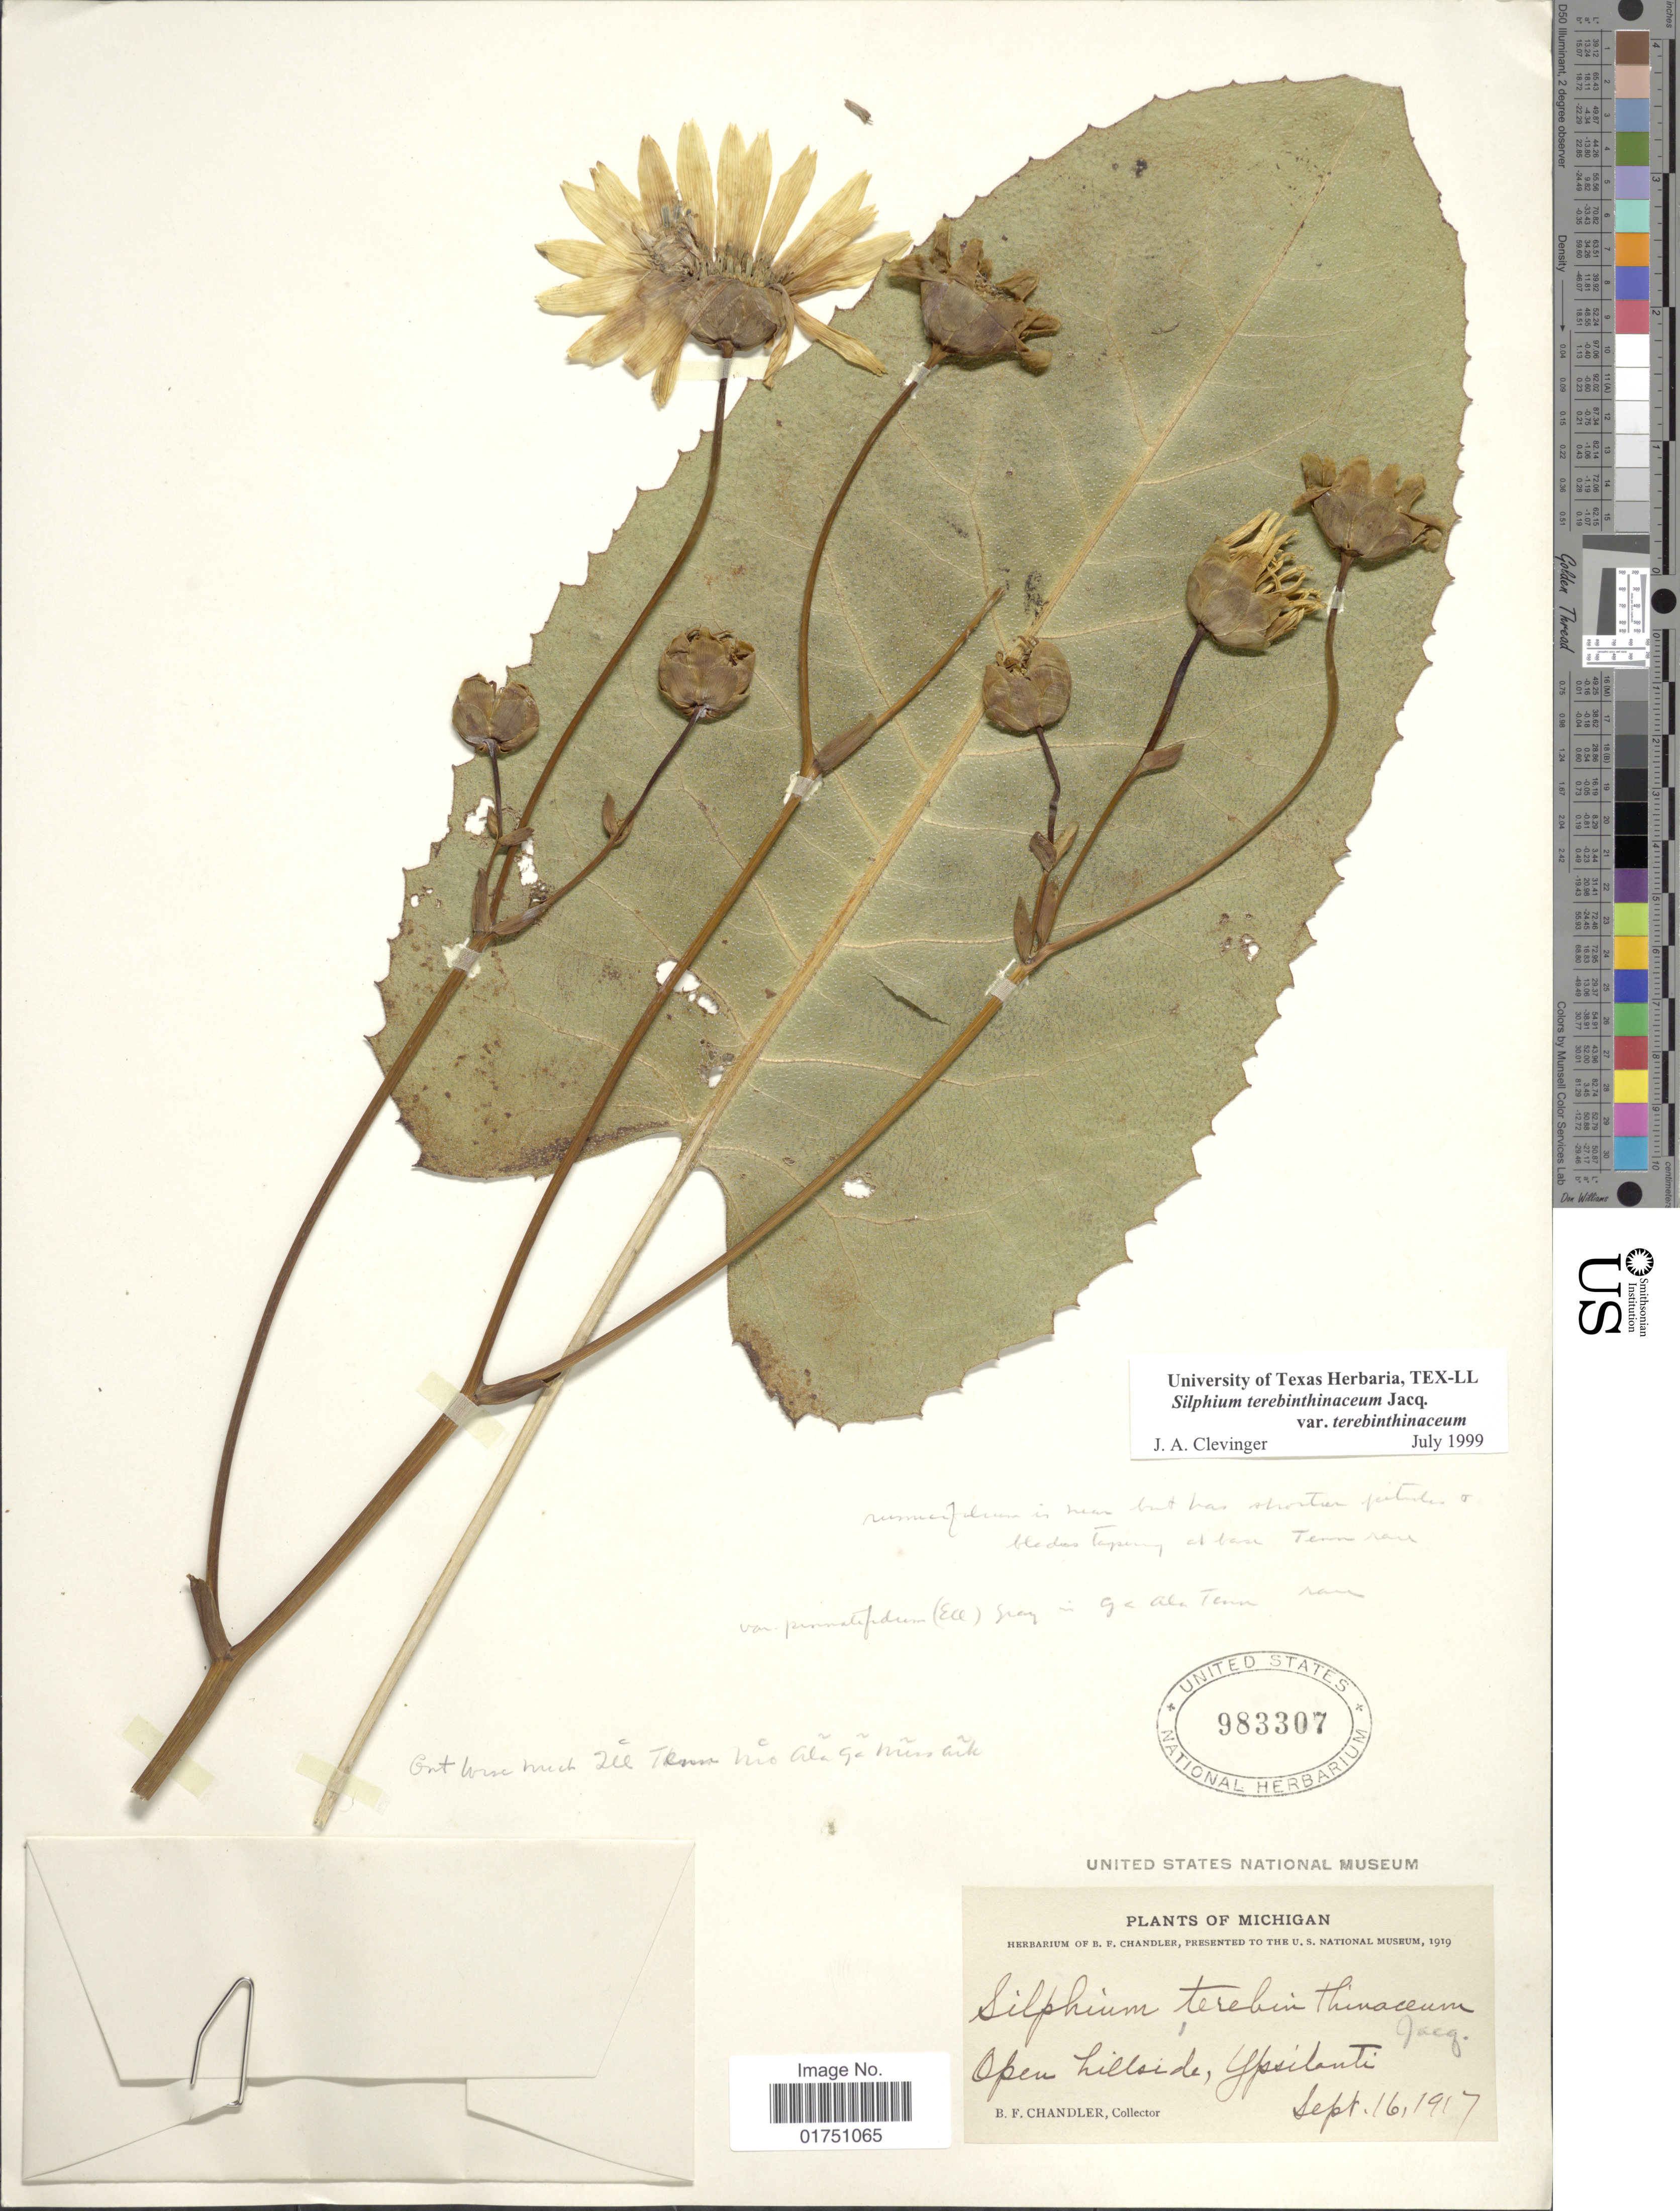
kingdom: Plantae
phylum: Tracheophyta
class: Magnoliopsida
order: Asterales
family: Asteraceae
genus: Silphium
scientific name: Silphium terebinthinaceum var. terebinthinaceum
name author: Jacq.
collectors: B. F. Chandler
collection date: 1917-09-16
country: United States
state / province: Michigan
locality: Open hillside, Ypsilanti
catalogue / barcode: US 983307